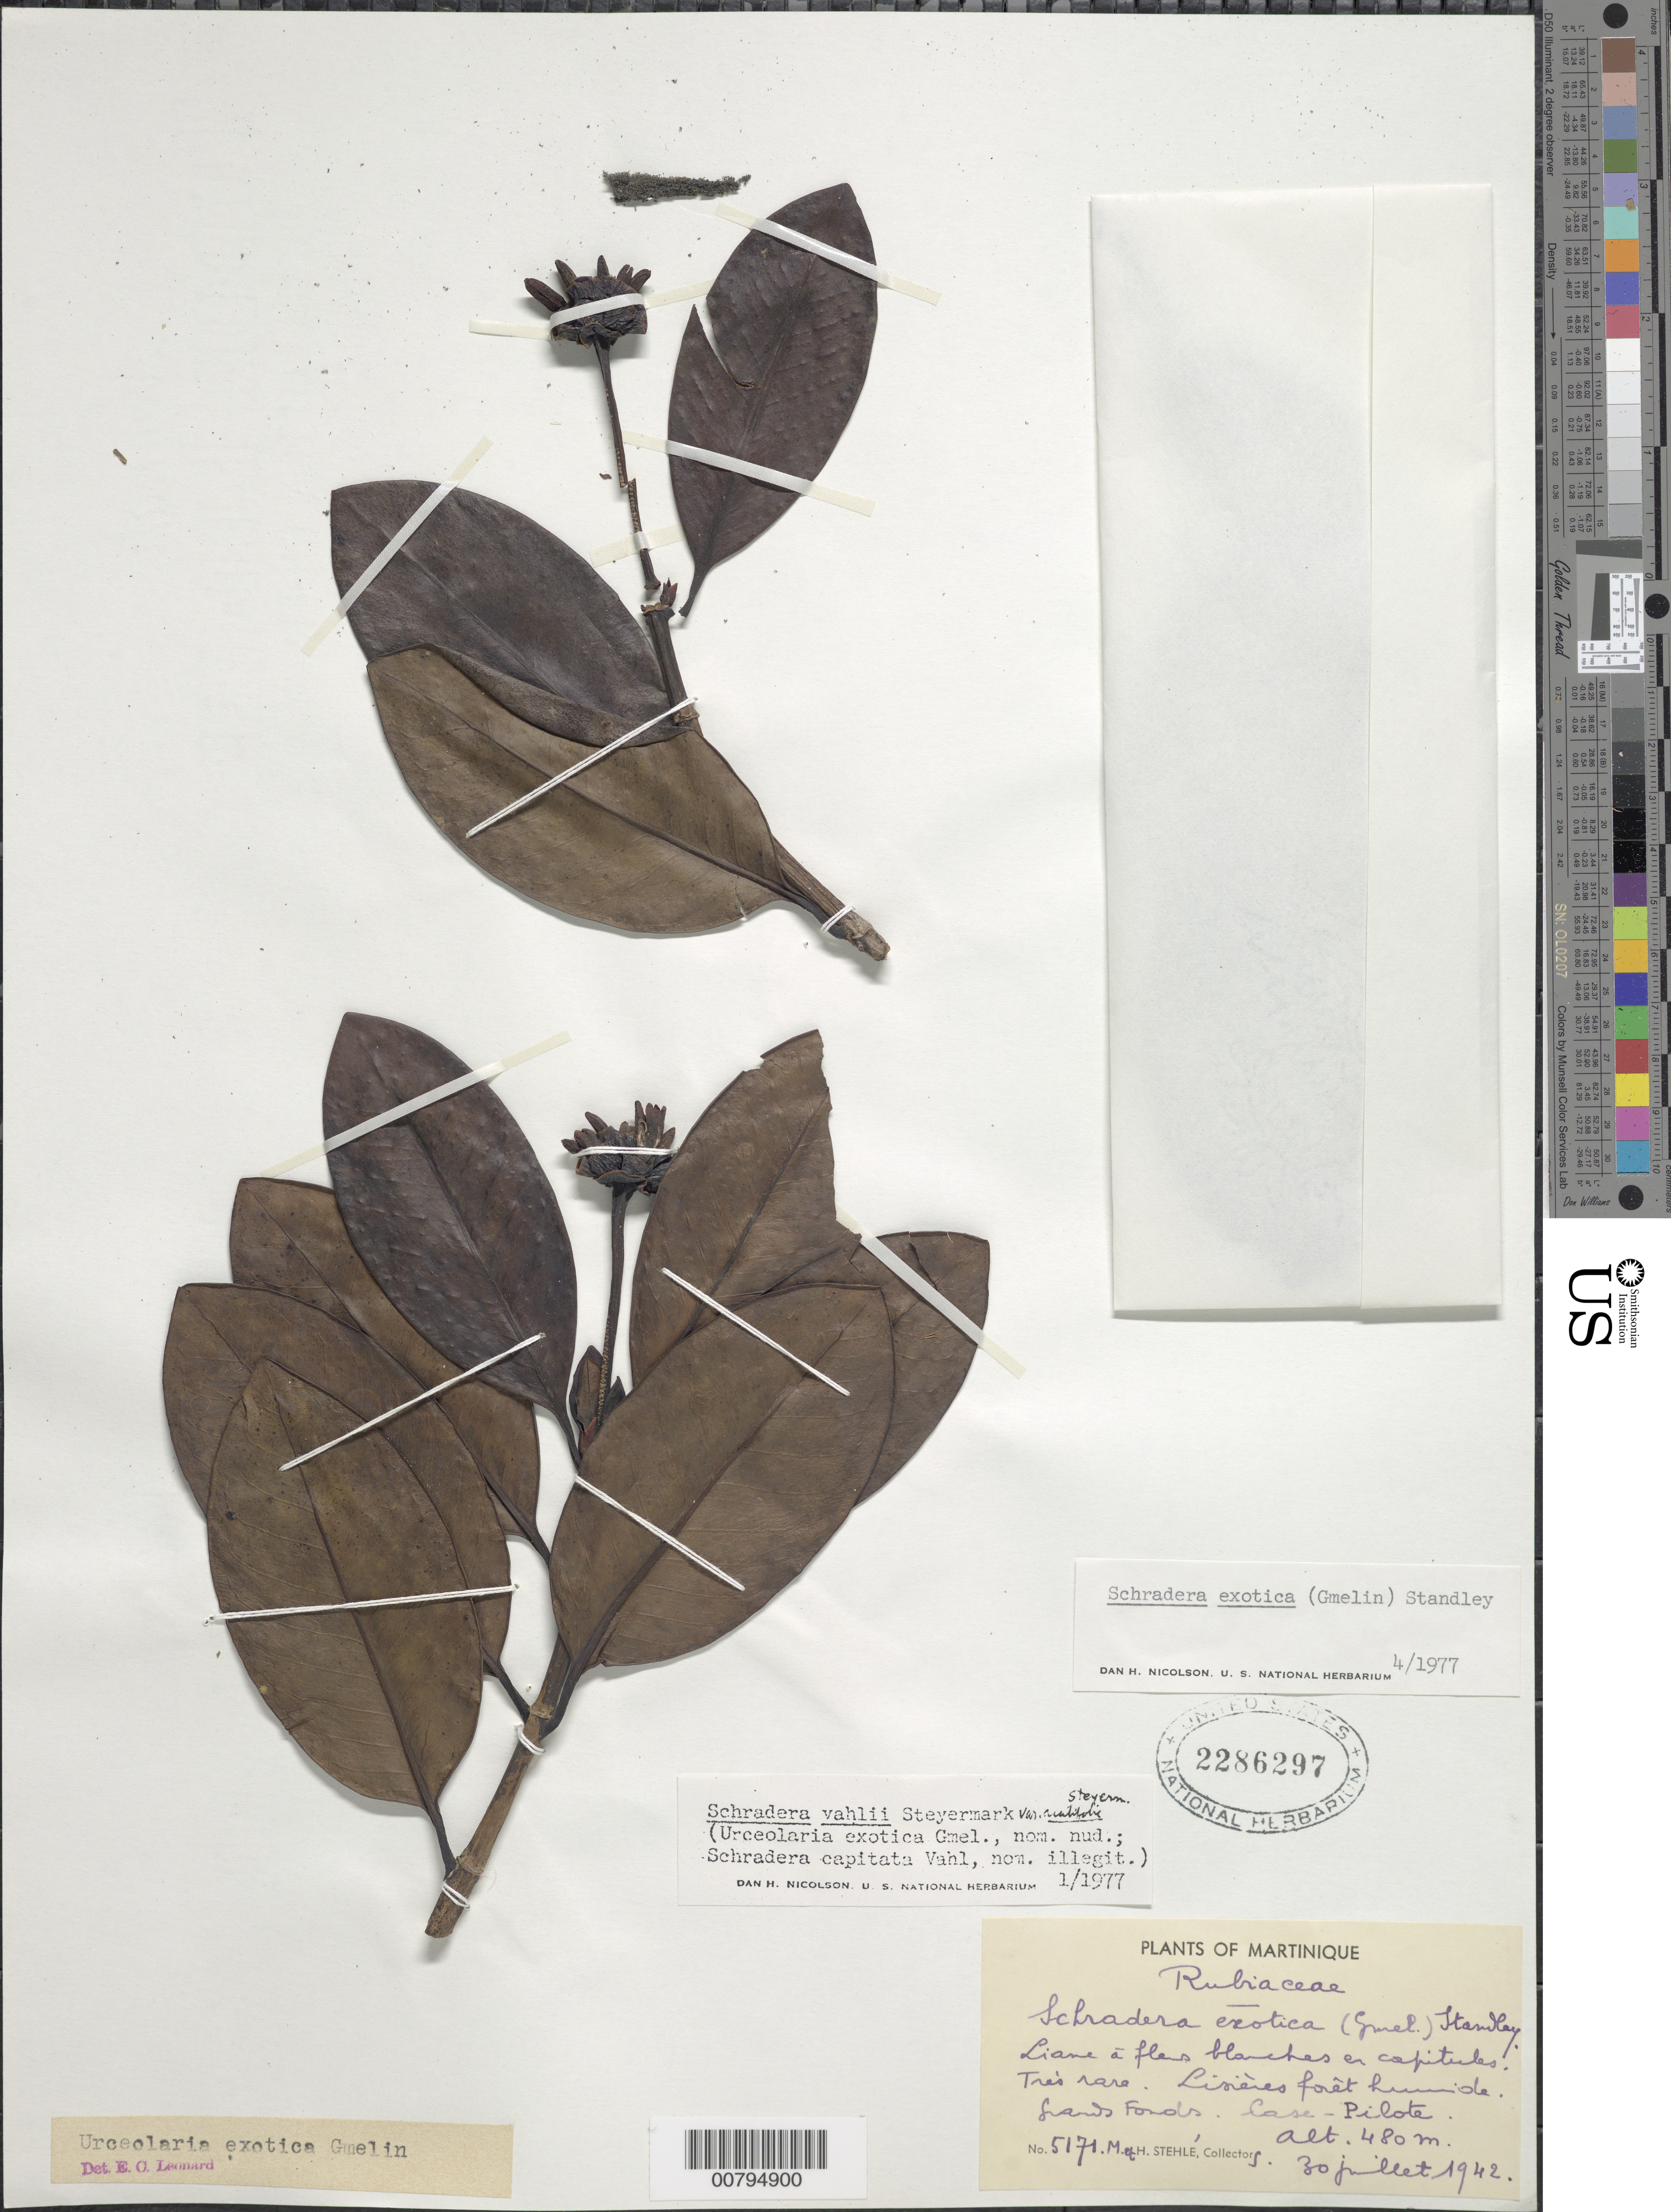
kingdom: Plantae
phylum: Tracheophyta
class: Magnoliopsida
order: Gentianales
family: Rubiaceae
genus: Schradera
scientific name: Schradera exotica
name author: (J.F. Gmel.) Standl.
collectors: M. Stehlé & H. Stehlé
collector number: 5171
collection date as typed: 30 Jul 1942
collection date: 1942-07-30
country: Martinique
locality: Lands (sp?) Fonds. Case-Pilote.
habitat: Linères foret humide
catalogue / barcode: US 2286297